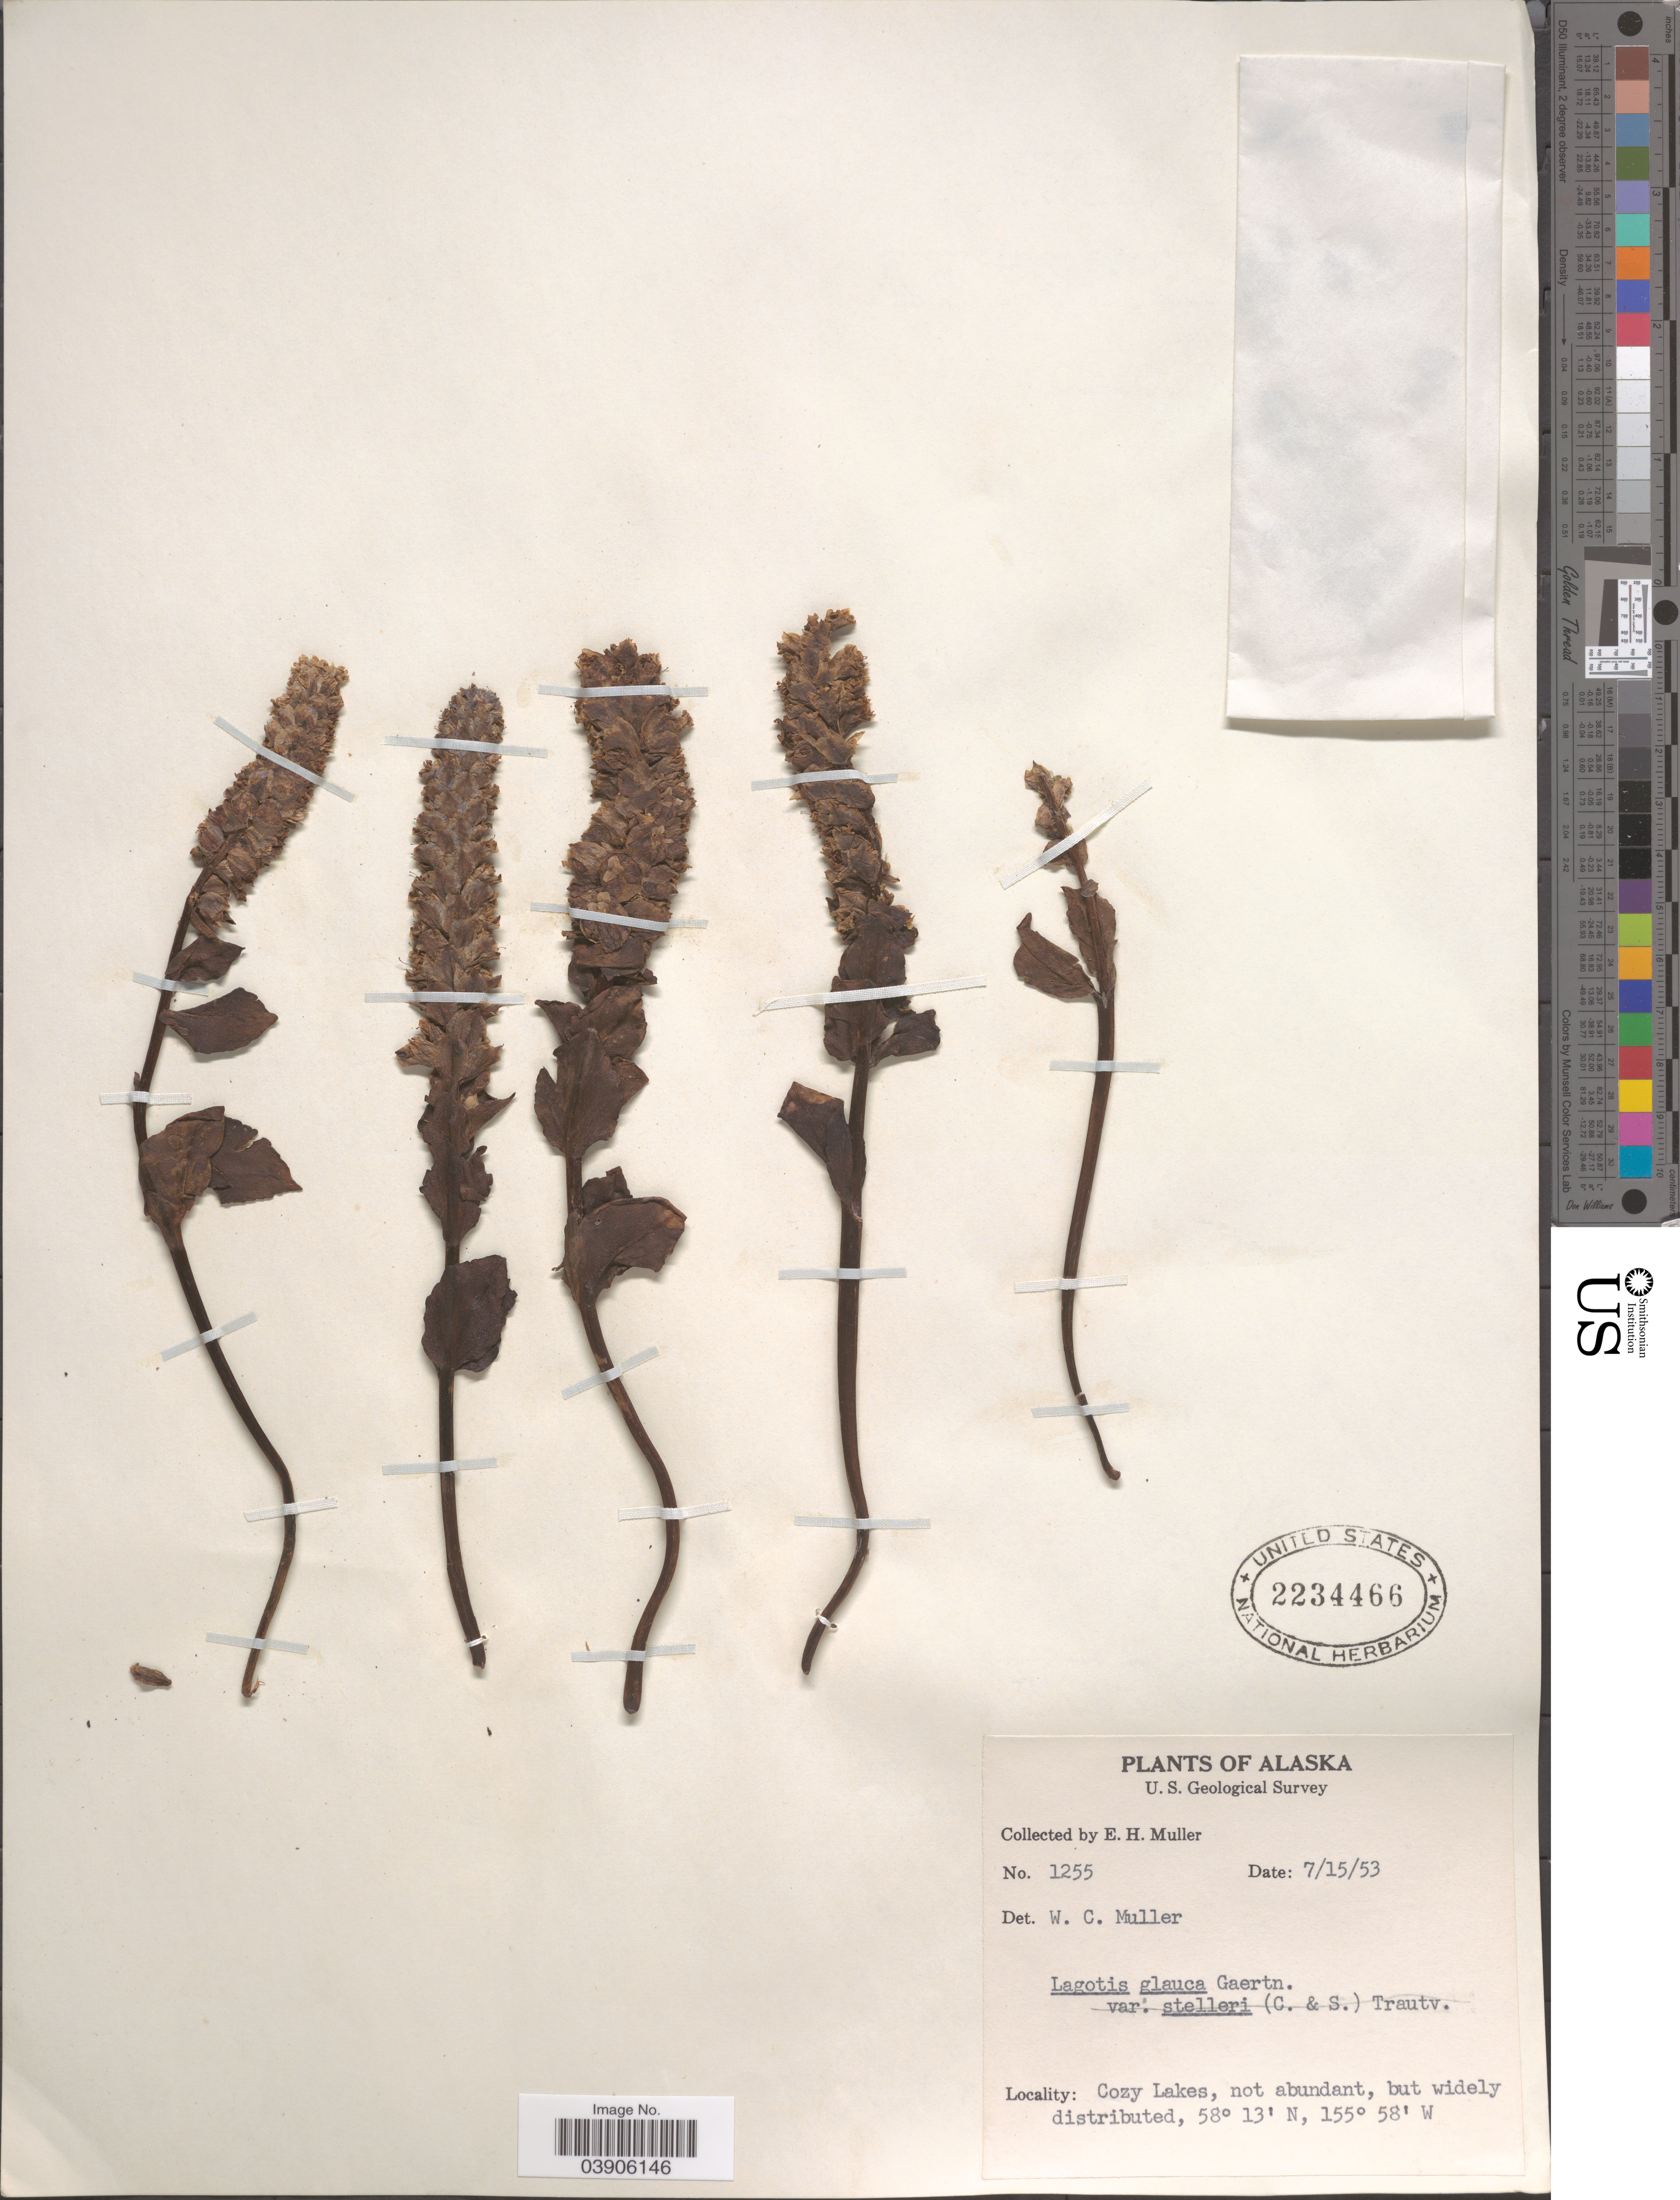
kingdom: Plantae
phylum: Tracheophyta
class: Magnoliopsida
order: Lamiales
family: Plantaginaceae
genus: Lagotis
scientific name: Lagotis glauca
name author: Gaertn.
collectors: E. H. Muller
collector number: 1255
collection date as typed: Transcribed d/m/y: 15/7/53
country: United States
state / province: Alaska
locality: Cozy Lakes, not abundant.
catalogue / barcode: US 2234466